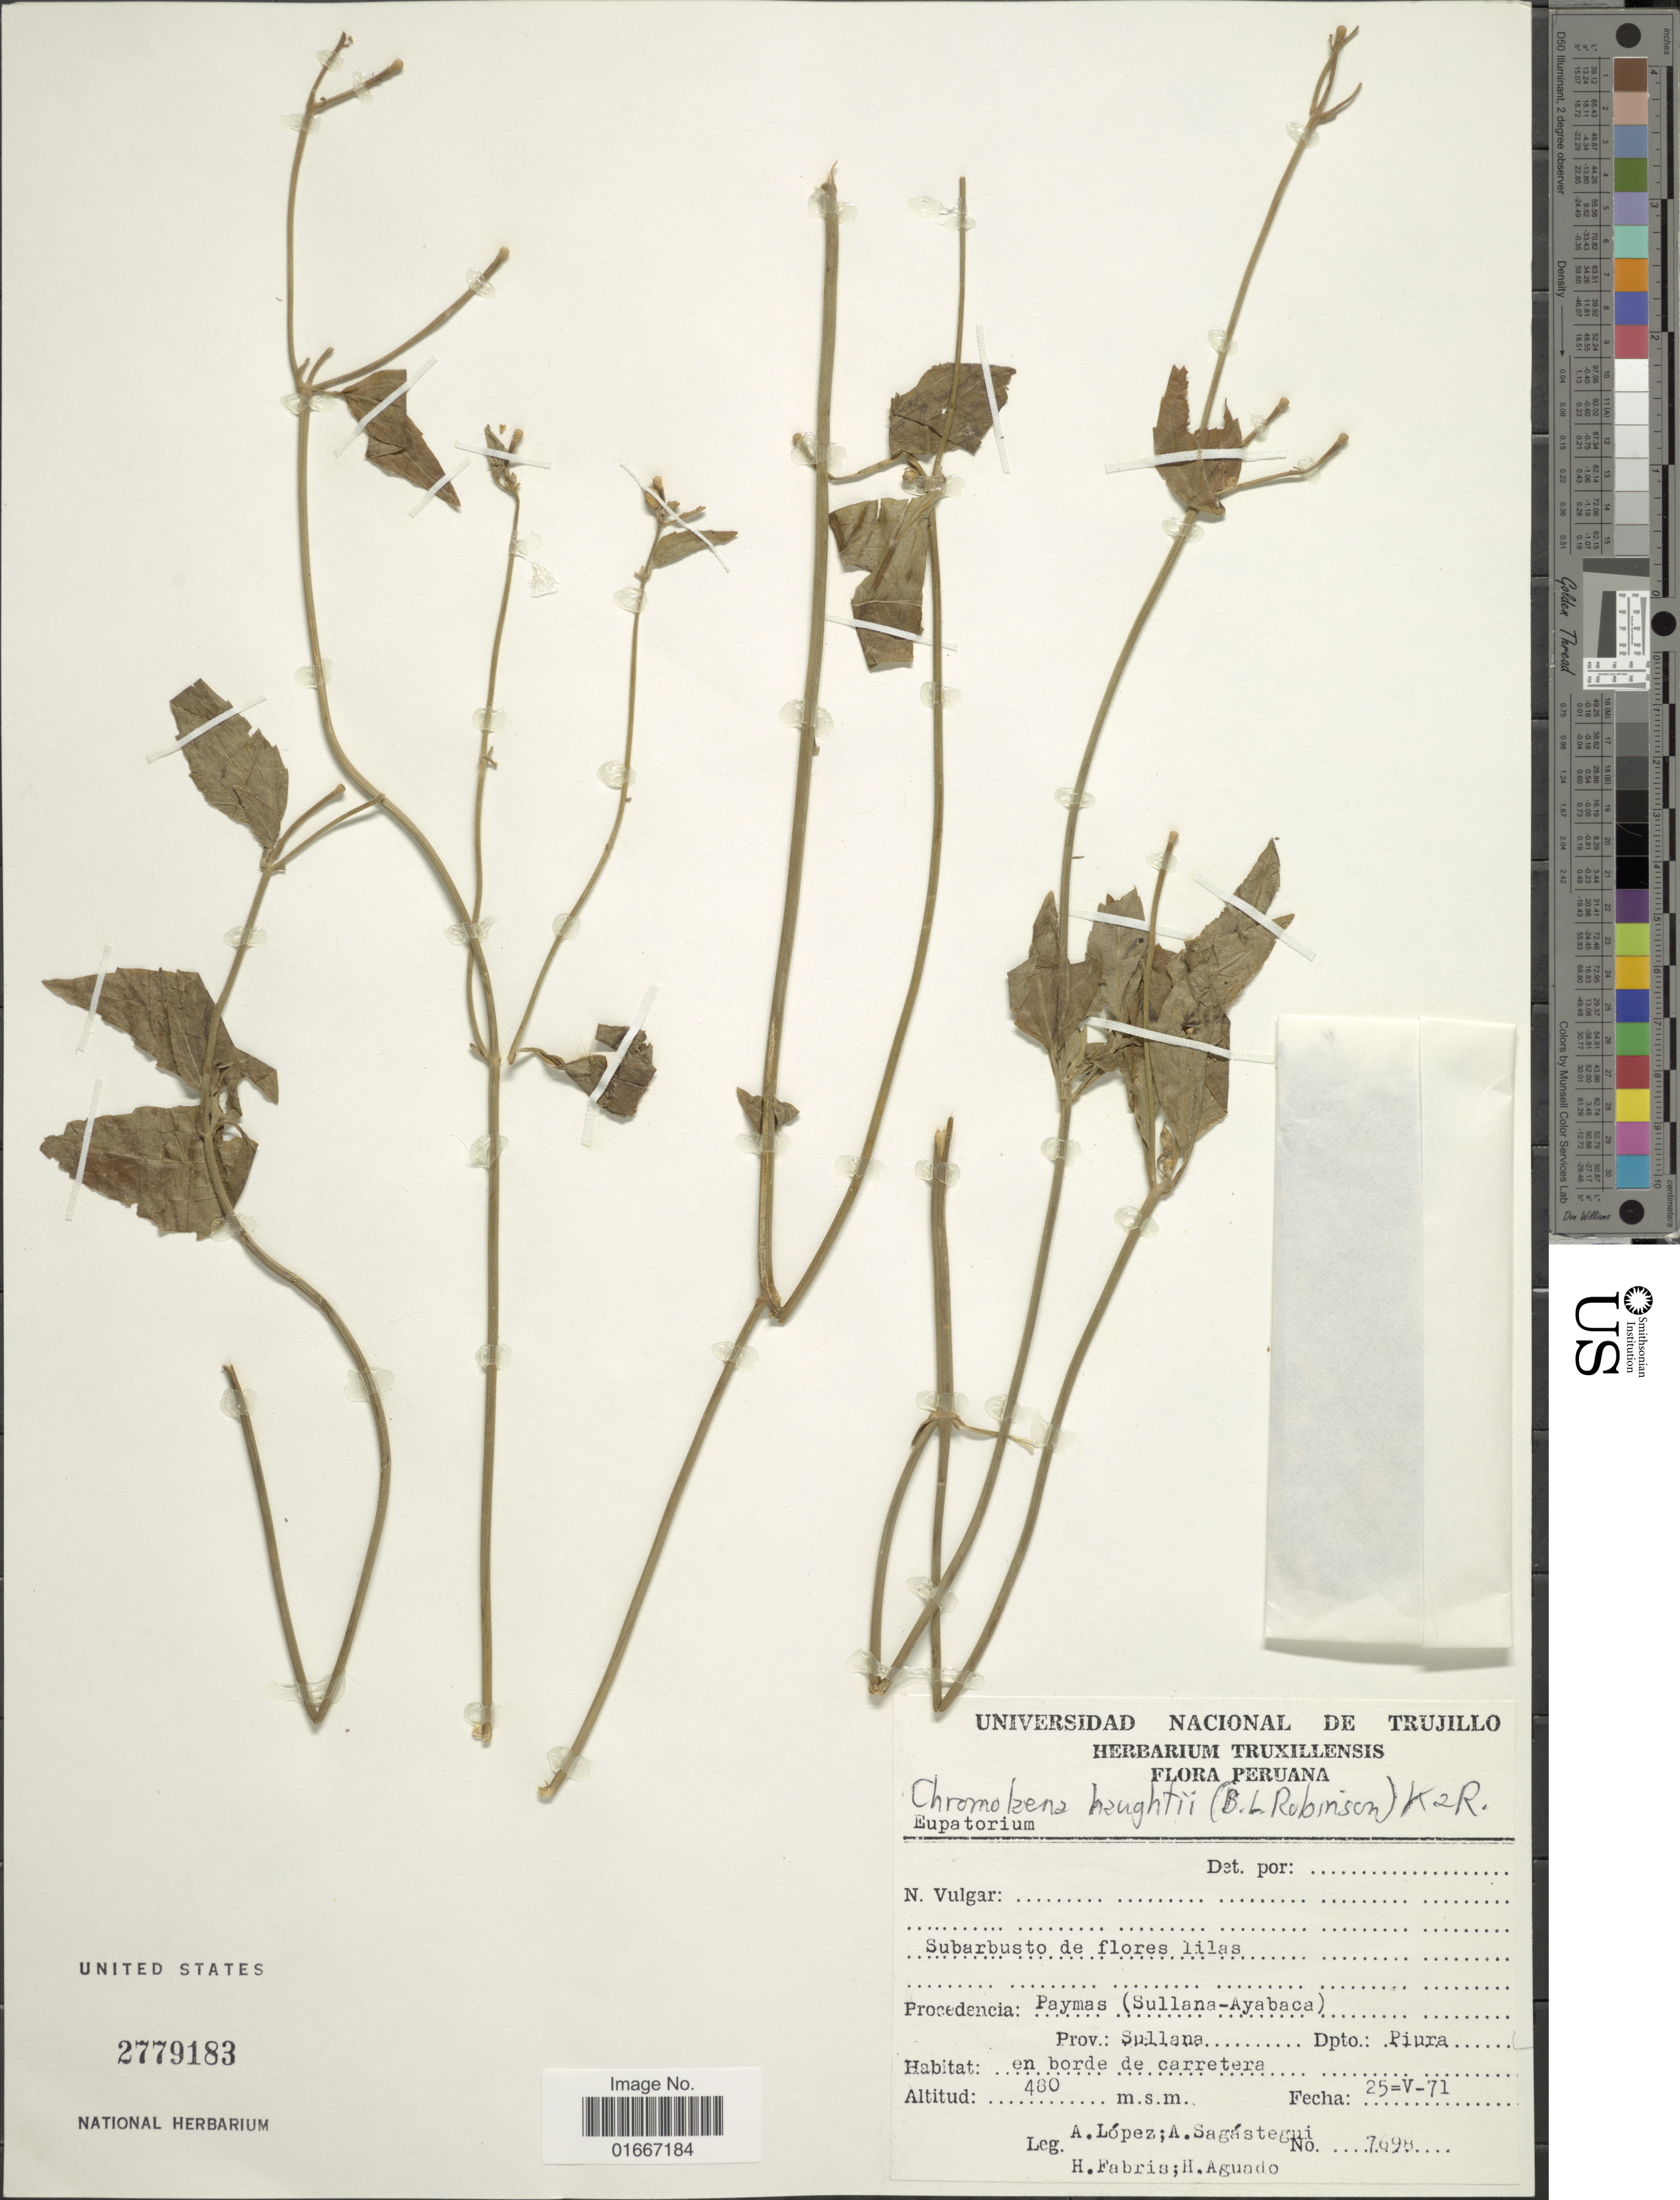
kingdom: Plantae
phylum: Tracheophyta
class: Magnoliopsida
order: Asterales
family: Asteraceae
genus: Chromolaena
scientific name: Chromolaena serratuloides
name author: (Kunth) R.M. King & H. Rob.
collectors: A. Lopez, A. Sagástegui A., H. Fabris & H. Agundo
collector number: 7698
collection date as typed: Transcribed d/m/y: 25/5/71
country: Peru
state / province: Piura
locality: Procedencia: Paymas (Sullana-Ayabaca) Prov. Sullana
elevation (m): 480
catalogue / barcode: US 2779183